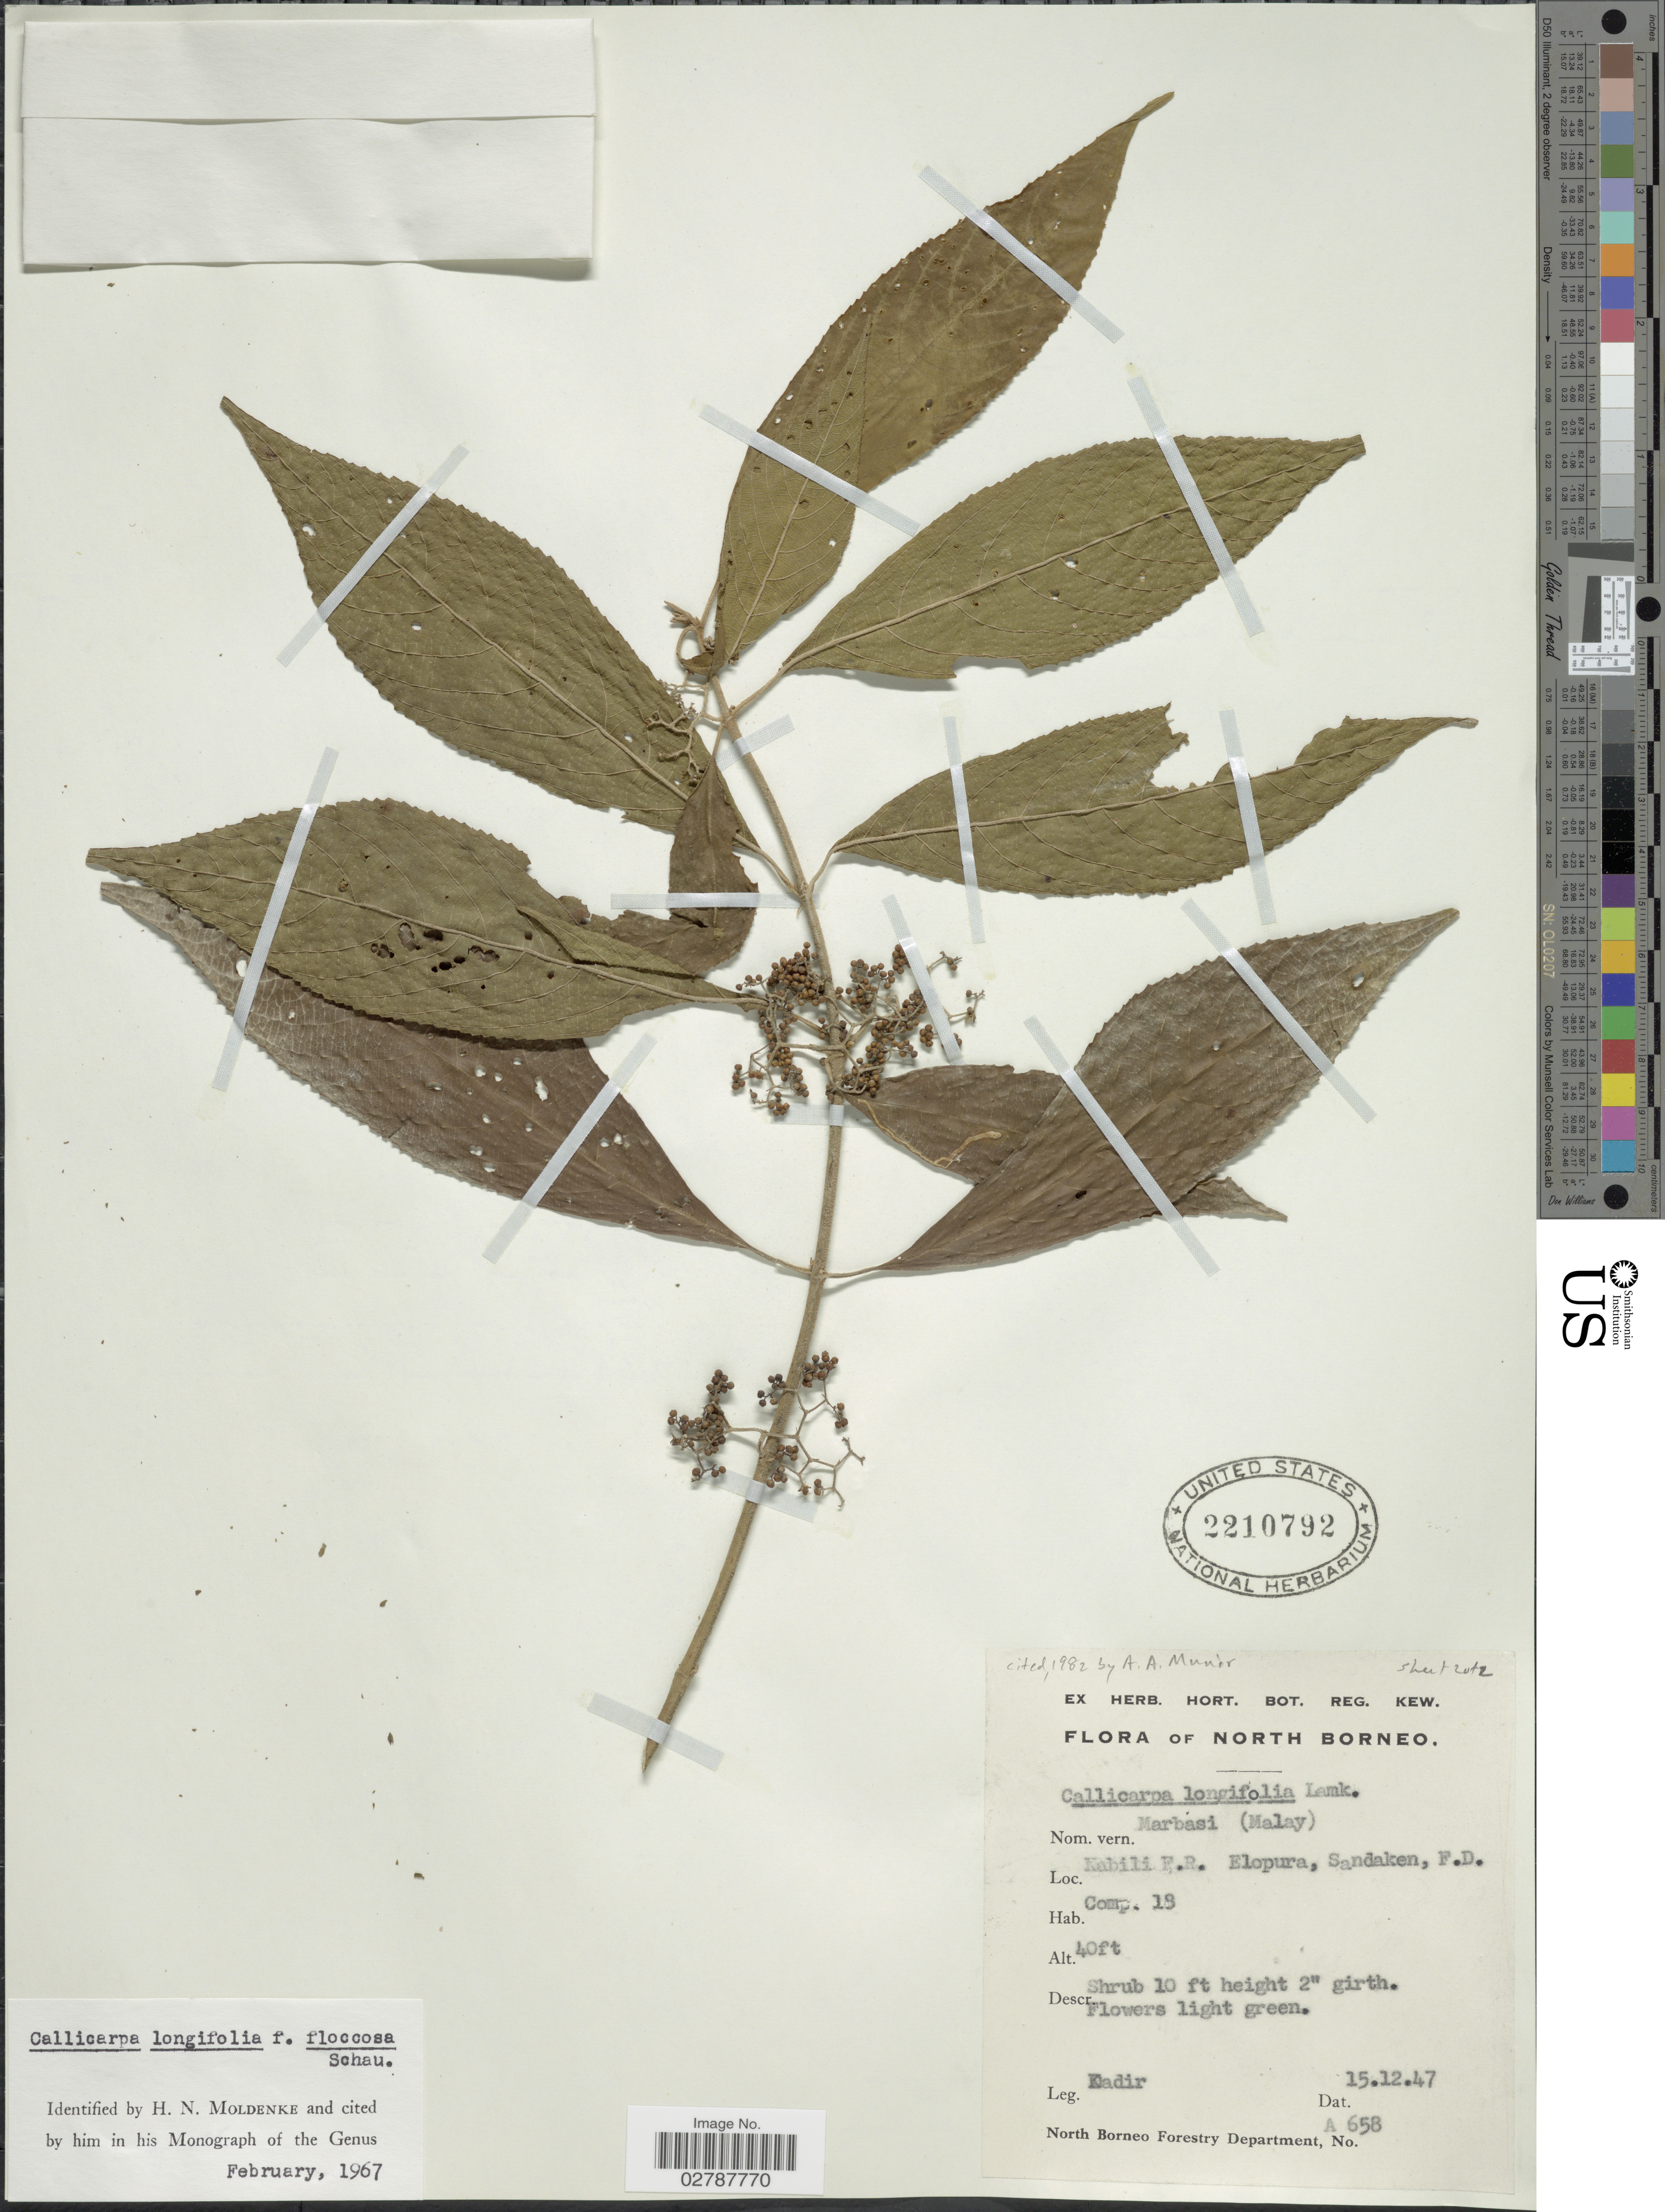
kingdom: Plantae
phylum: Tracheophyta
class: Magnoliopsida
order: Lamiales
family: Lamiaceae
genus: Callicarpa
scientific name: Callicarpa longifolia f. floccosa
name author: Schauer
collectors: -. Kadir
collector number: A658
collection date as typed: Transcribed d/m/y: 15/12/47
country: Malaysia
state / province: Sabah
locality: North Borneo. Kabili F.R. Elopura, Sandakan, F.D.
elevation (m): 12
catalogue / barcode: US 2210792